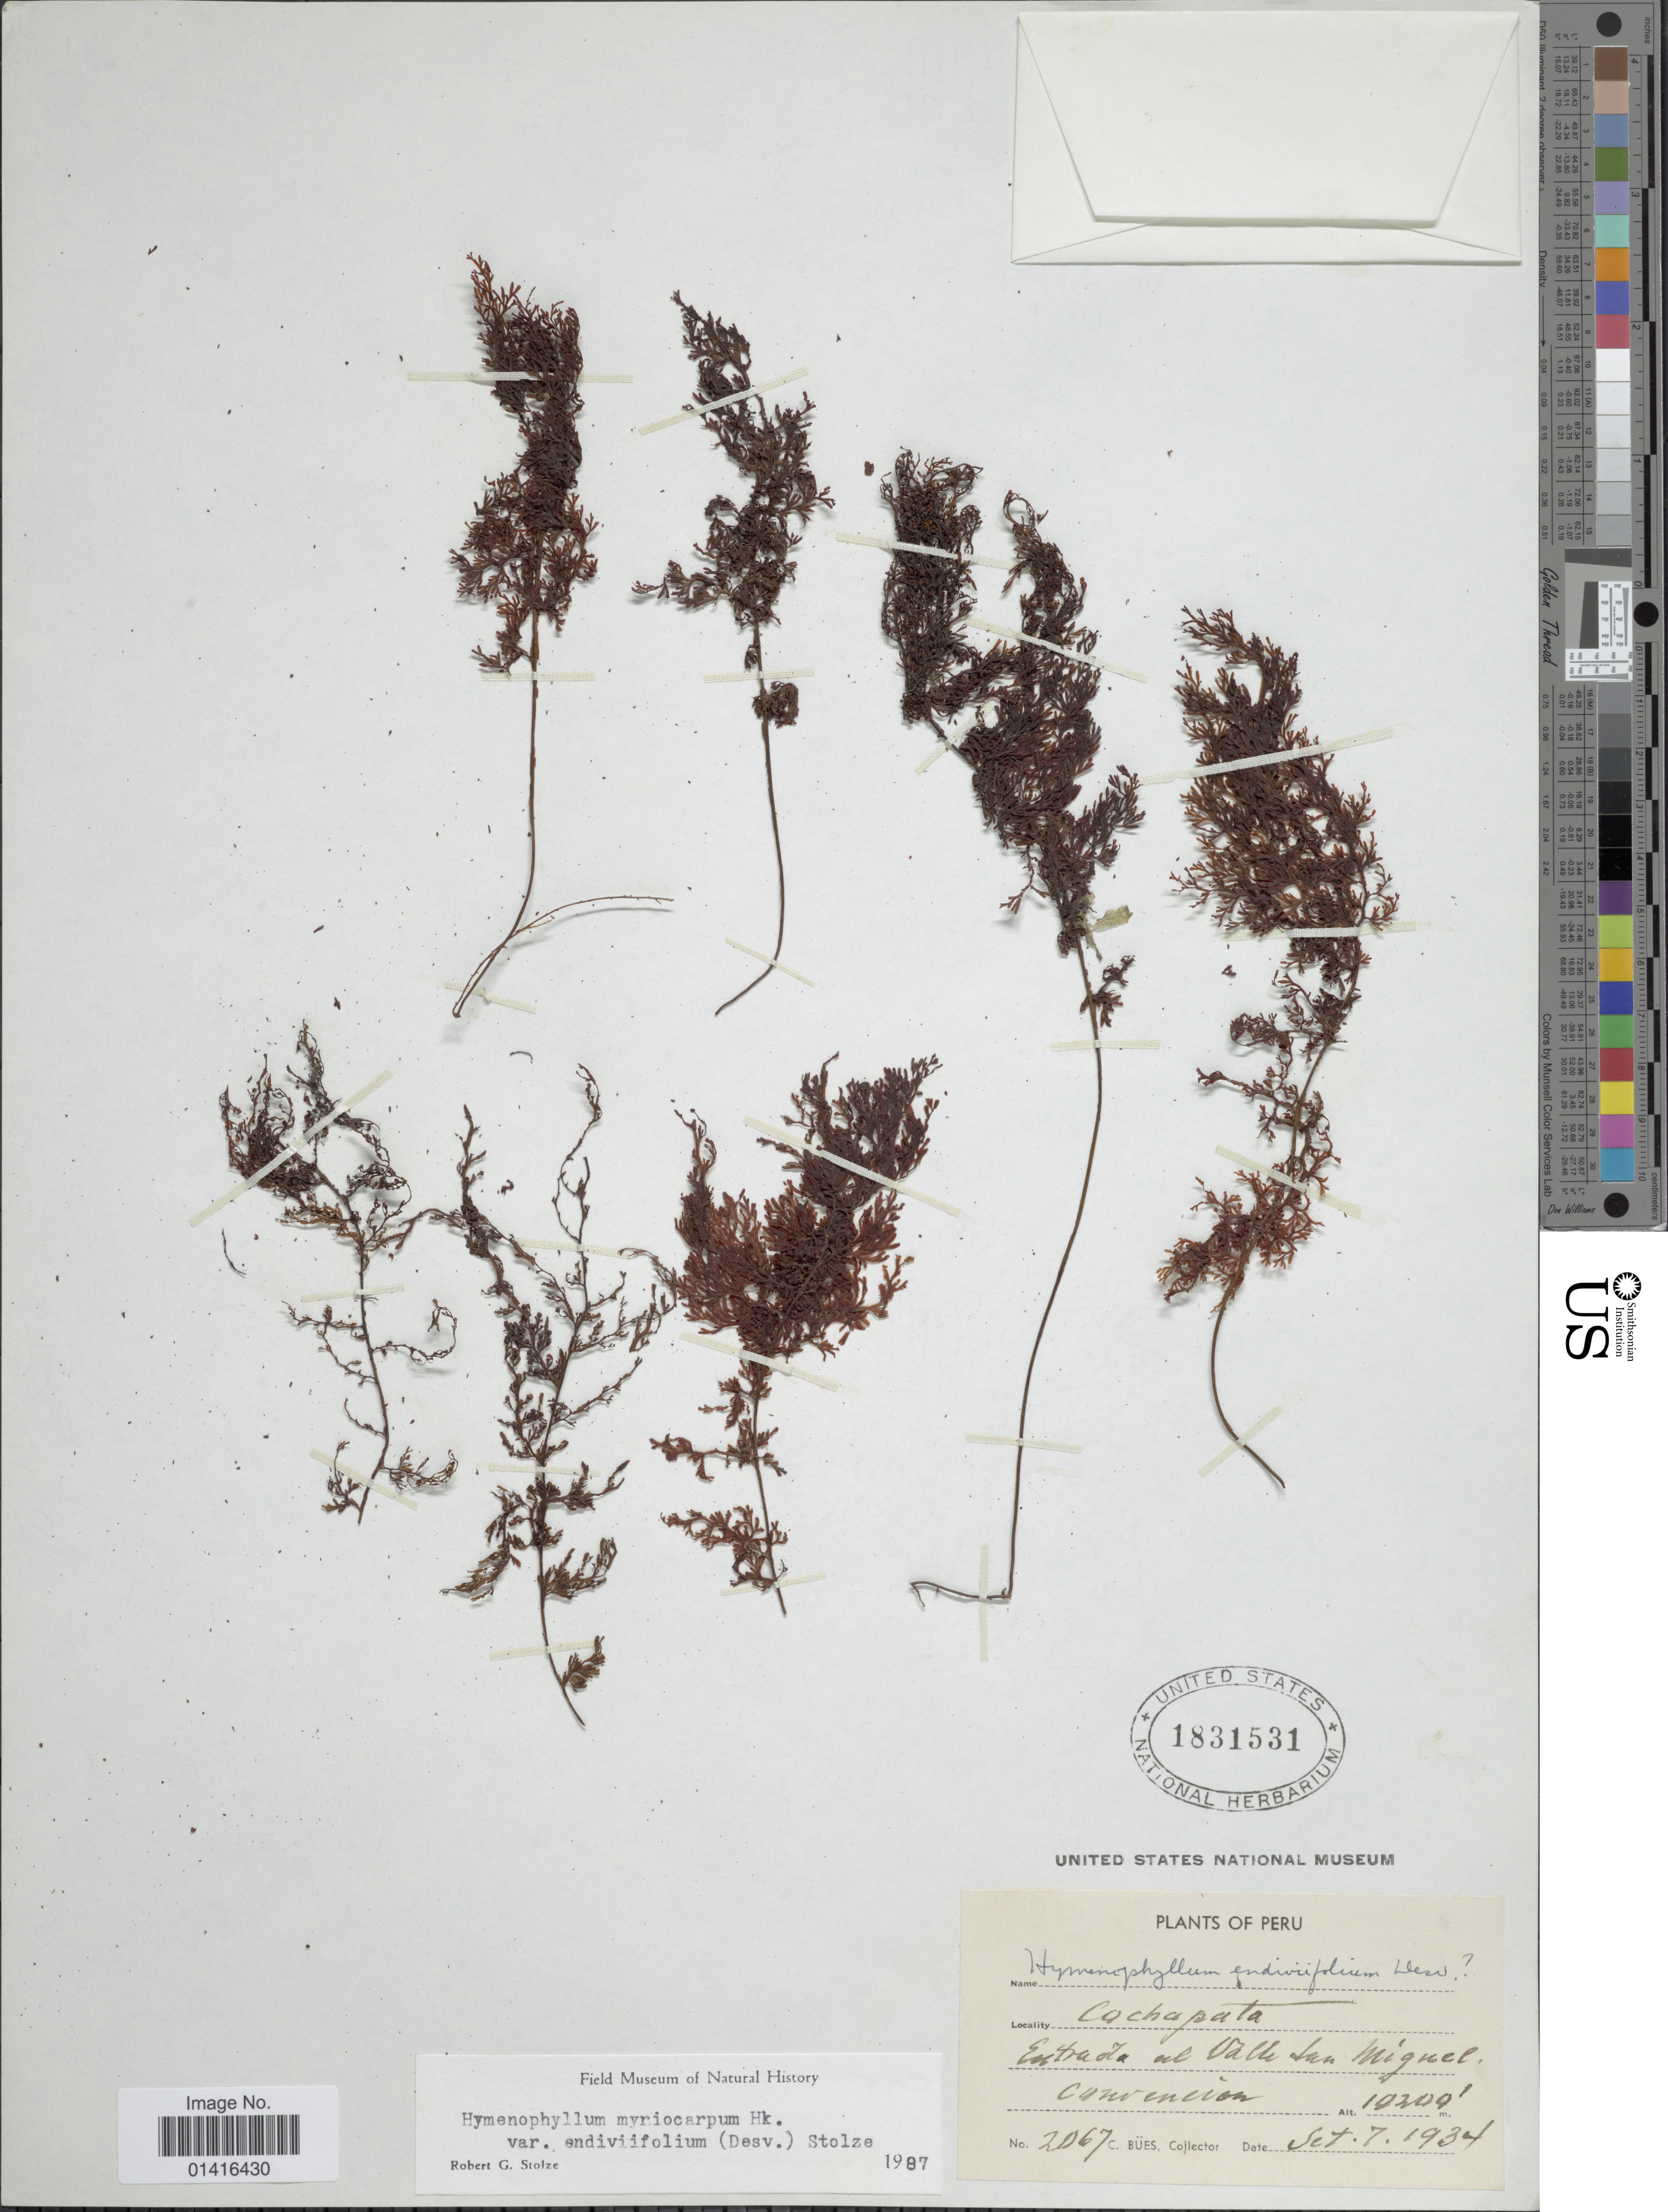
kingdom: Plantae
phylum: Tracheophyta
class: Polypodiopsida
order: Hymenophyllales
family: Hymenophyllaceae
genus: Hymenophyllum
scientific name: Hymenophyllum myriocarpum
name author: Hook.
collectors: C. Bues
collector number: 2067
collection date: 1934-09-07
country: Peru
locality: Cochapata. Entrada al Valle San Miguel. Convención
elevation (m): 10200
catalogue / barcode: US 1831531